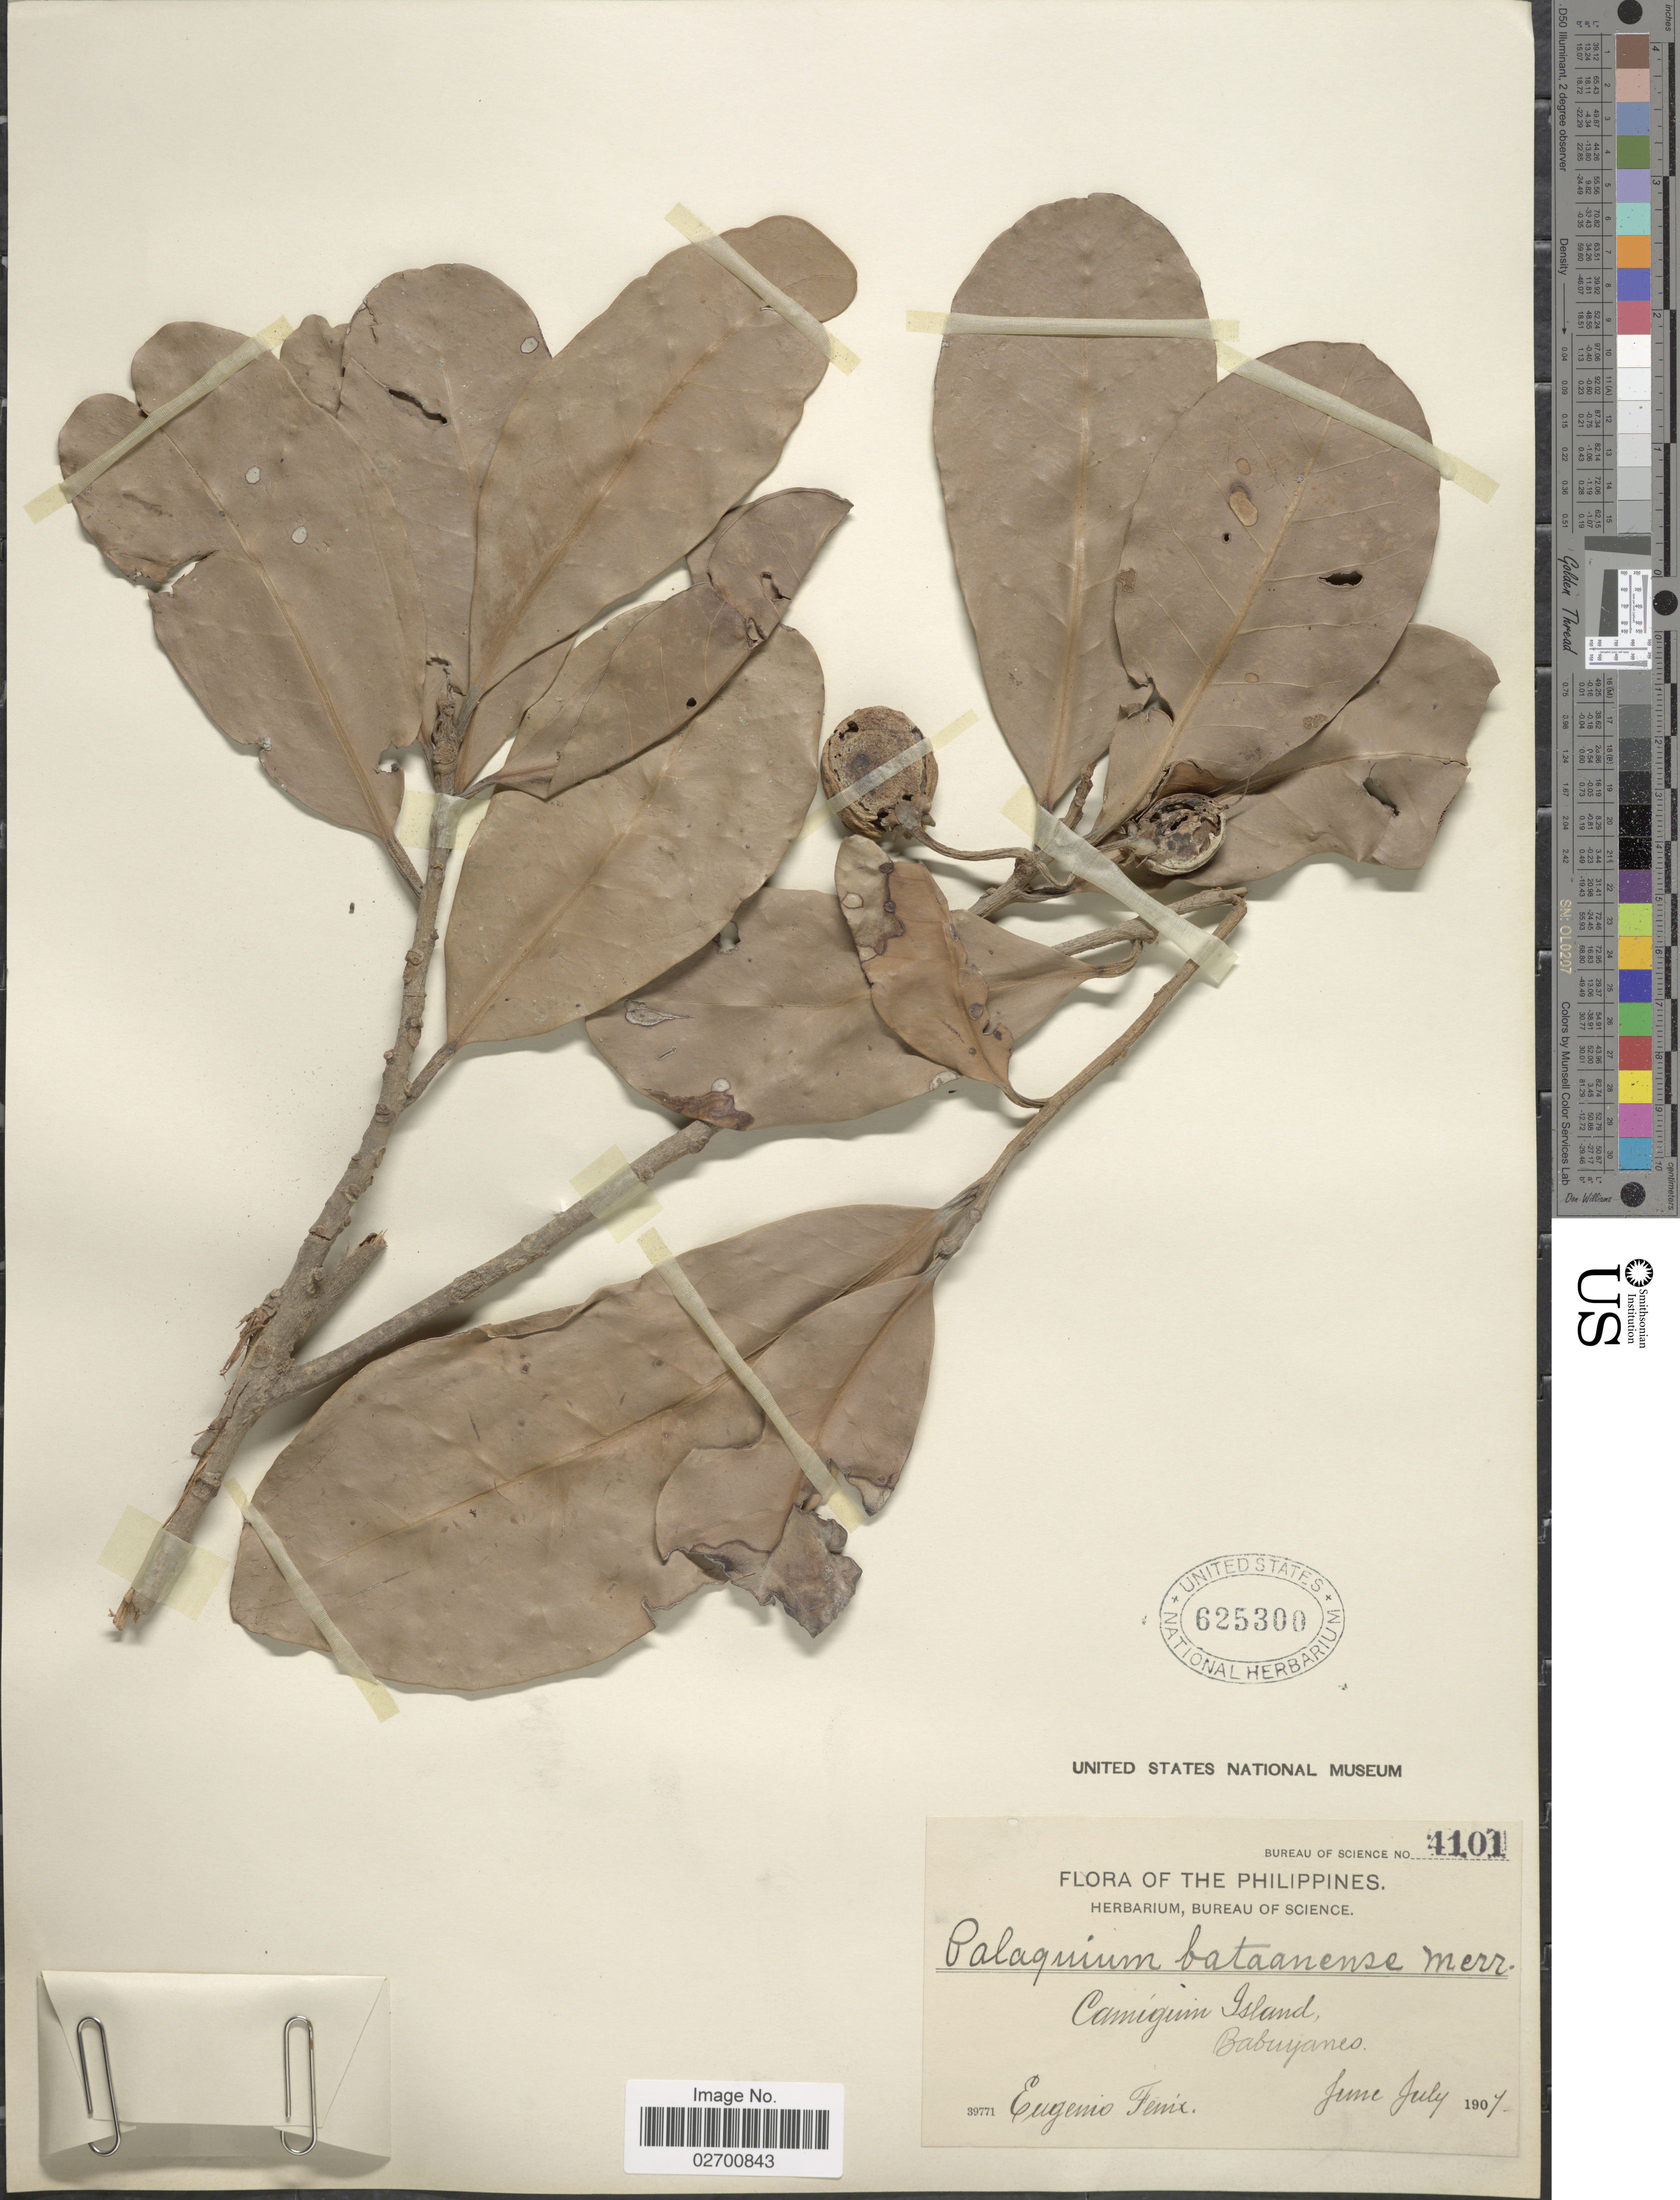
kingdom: Plantae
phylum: Tracheophyta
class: Magnoliopsida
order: Ericales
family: Sapotaceae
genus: Palaquium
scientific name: Palaquium bataanense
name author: Merr.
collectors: E. Fénix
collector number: Bureau of Science 4101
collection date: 1907-06/1907-07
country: Philippines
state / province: Northern Mindanao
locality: Camiguin Island, Babuyanes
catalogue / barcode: US 625300